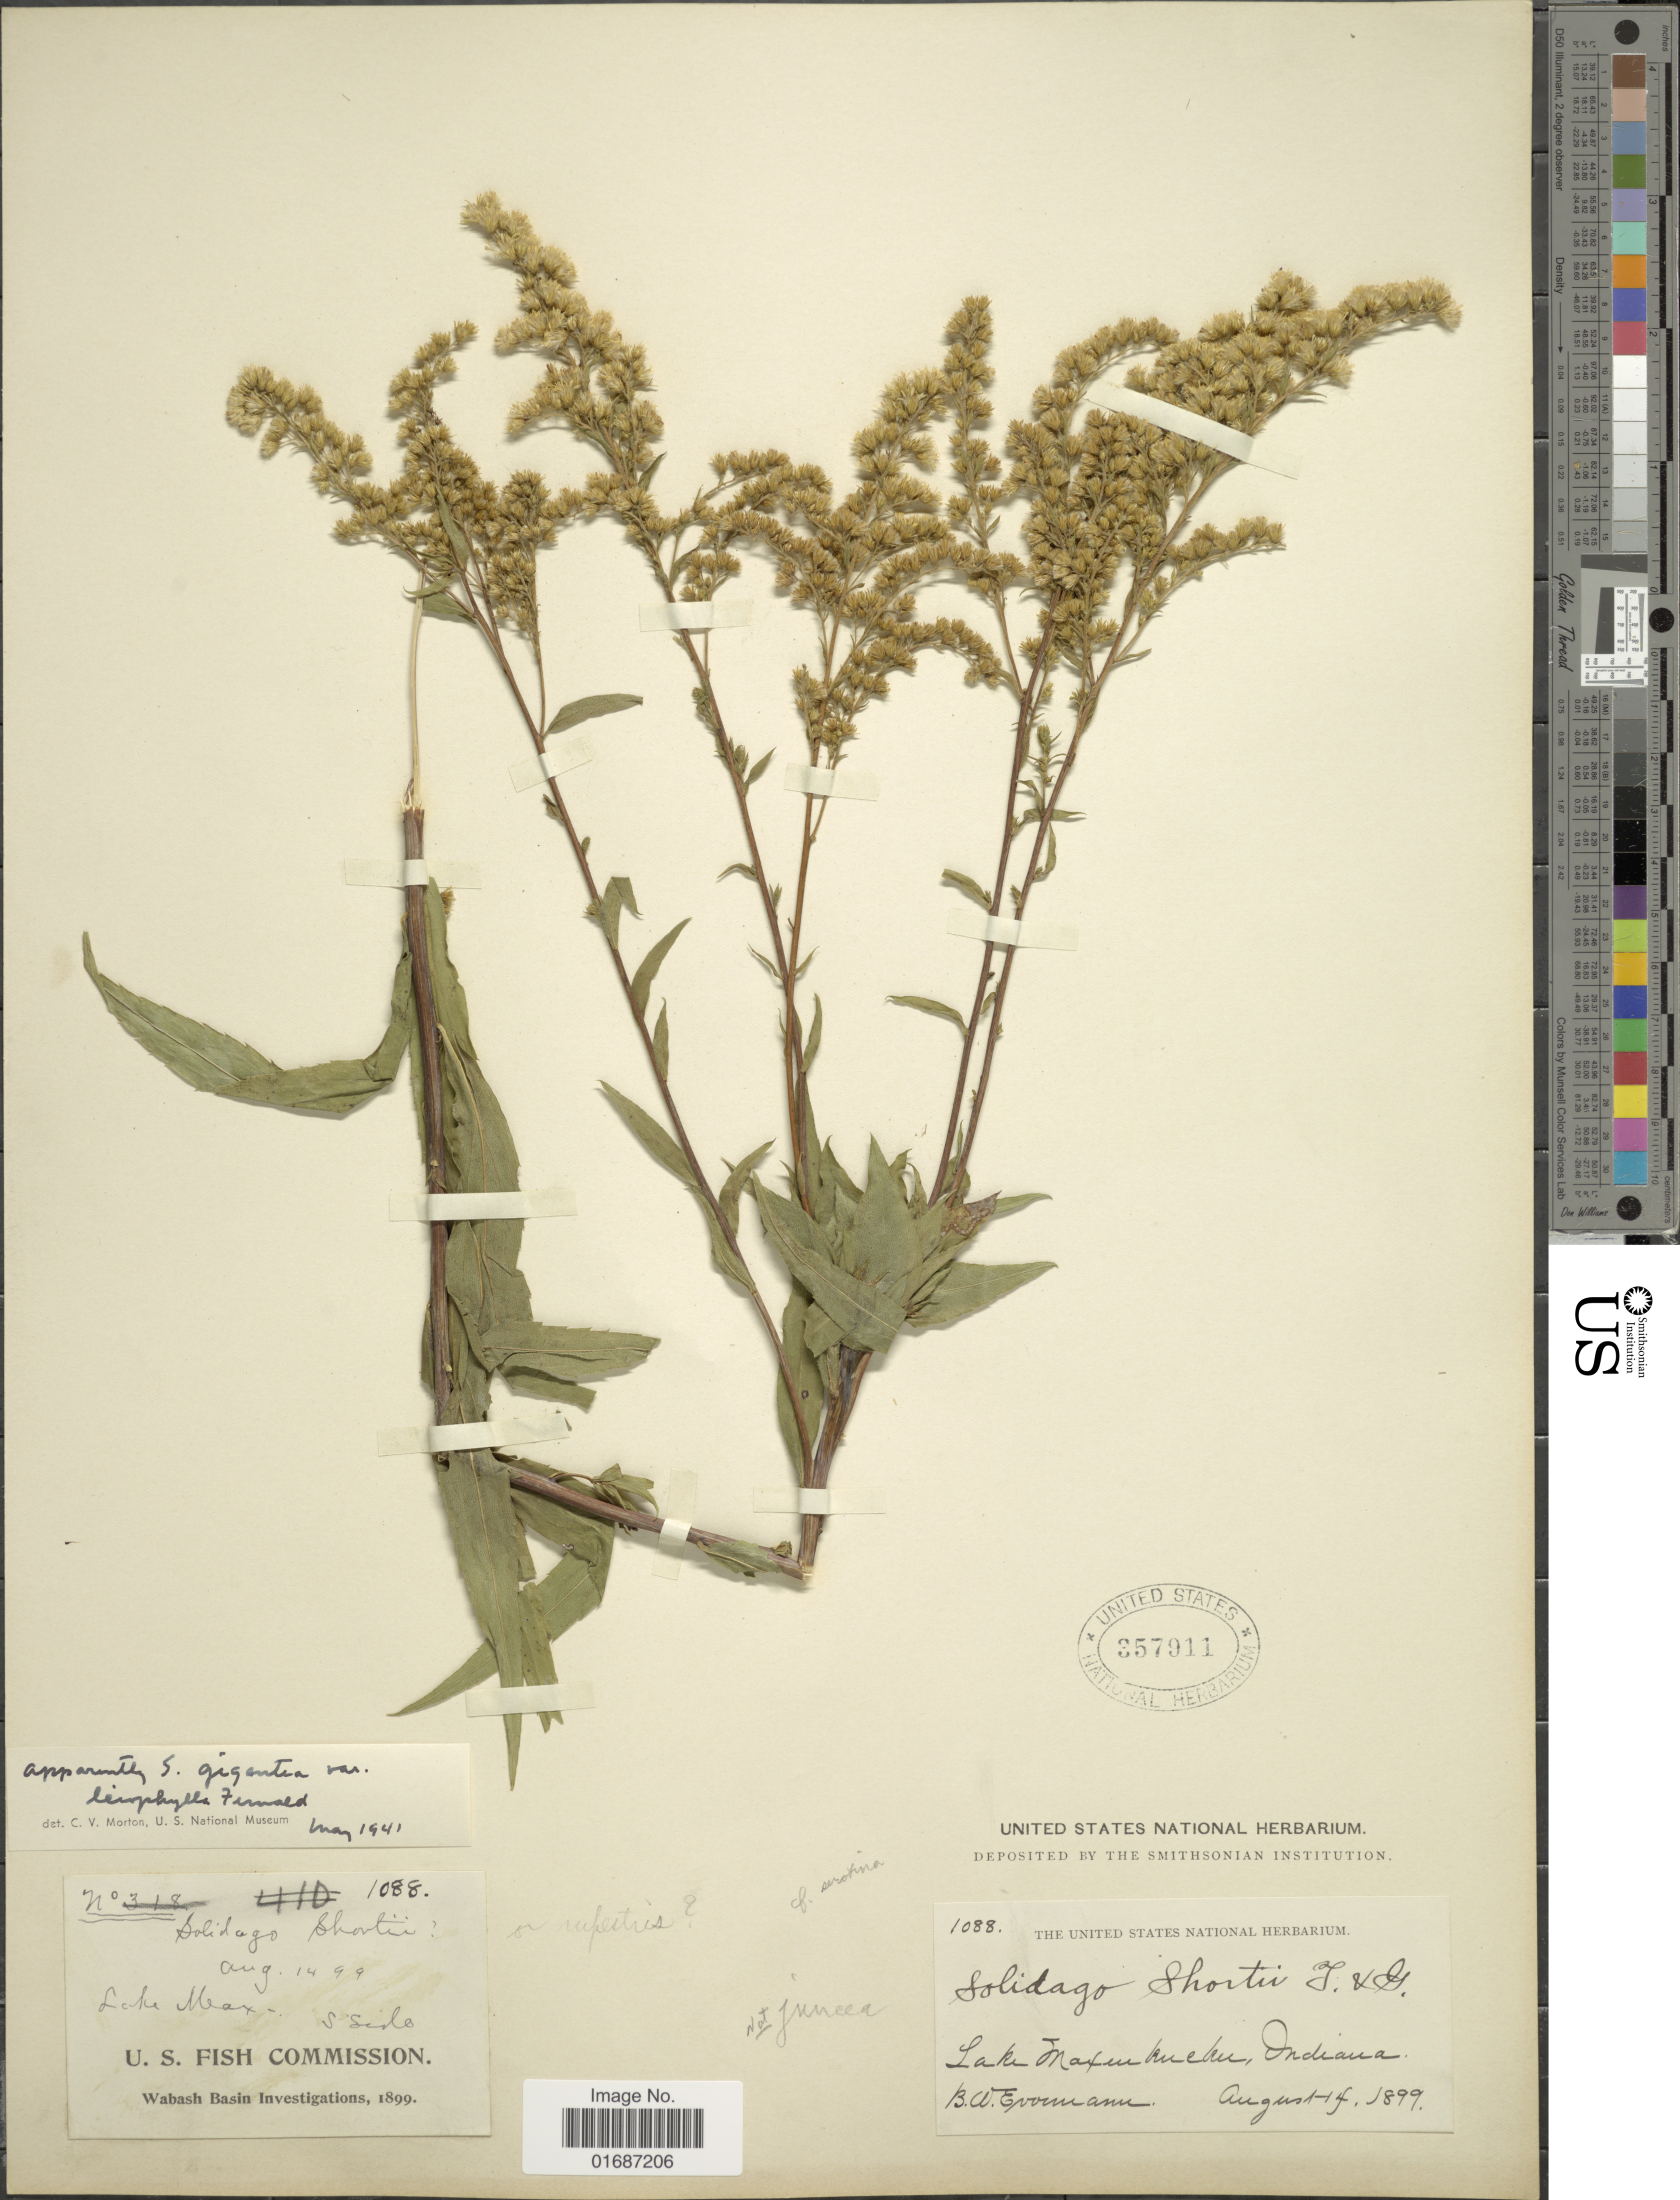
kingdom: Plantae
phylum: Tracheophyta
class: Magnoliopsida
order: Asterales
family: Asteraceae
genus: Solidago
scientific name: Solidago gigantea var. leiophylla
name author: Fernald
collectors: B. W. Evermann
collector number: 1088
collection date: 1899-08-14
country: United States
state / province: Indiana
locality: Lake Maxinkuckee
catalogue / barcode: US 357911